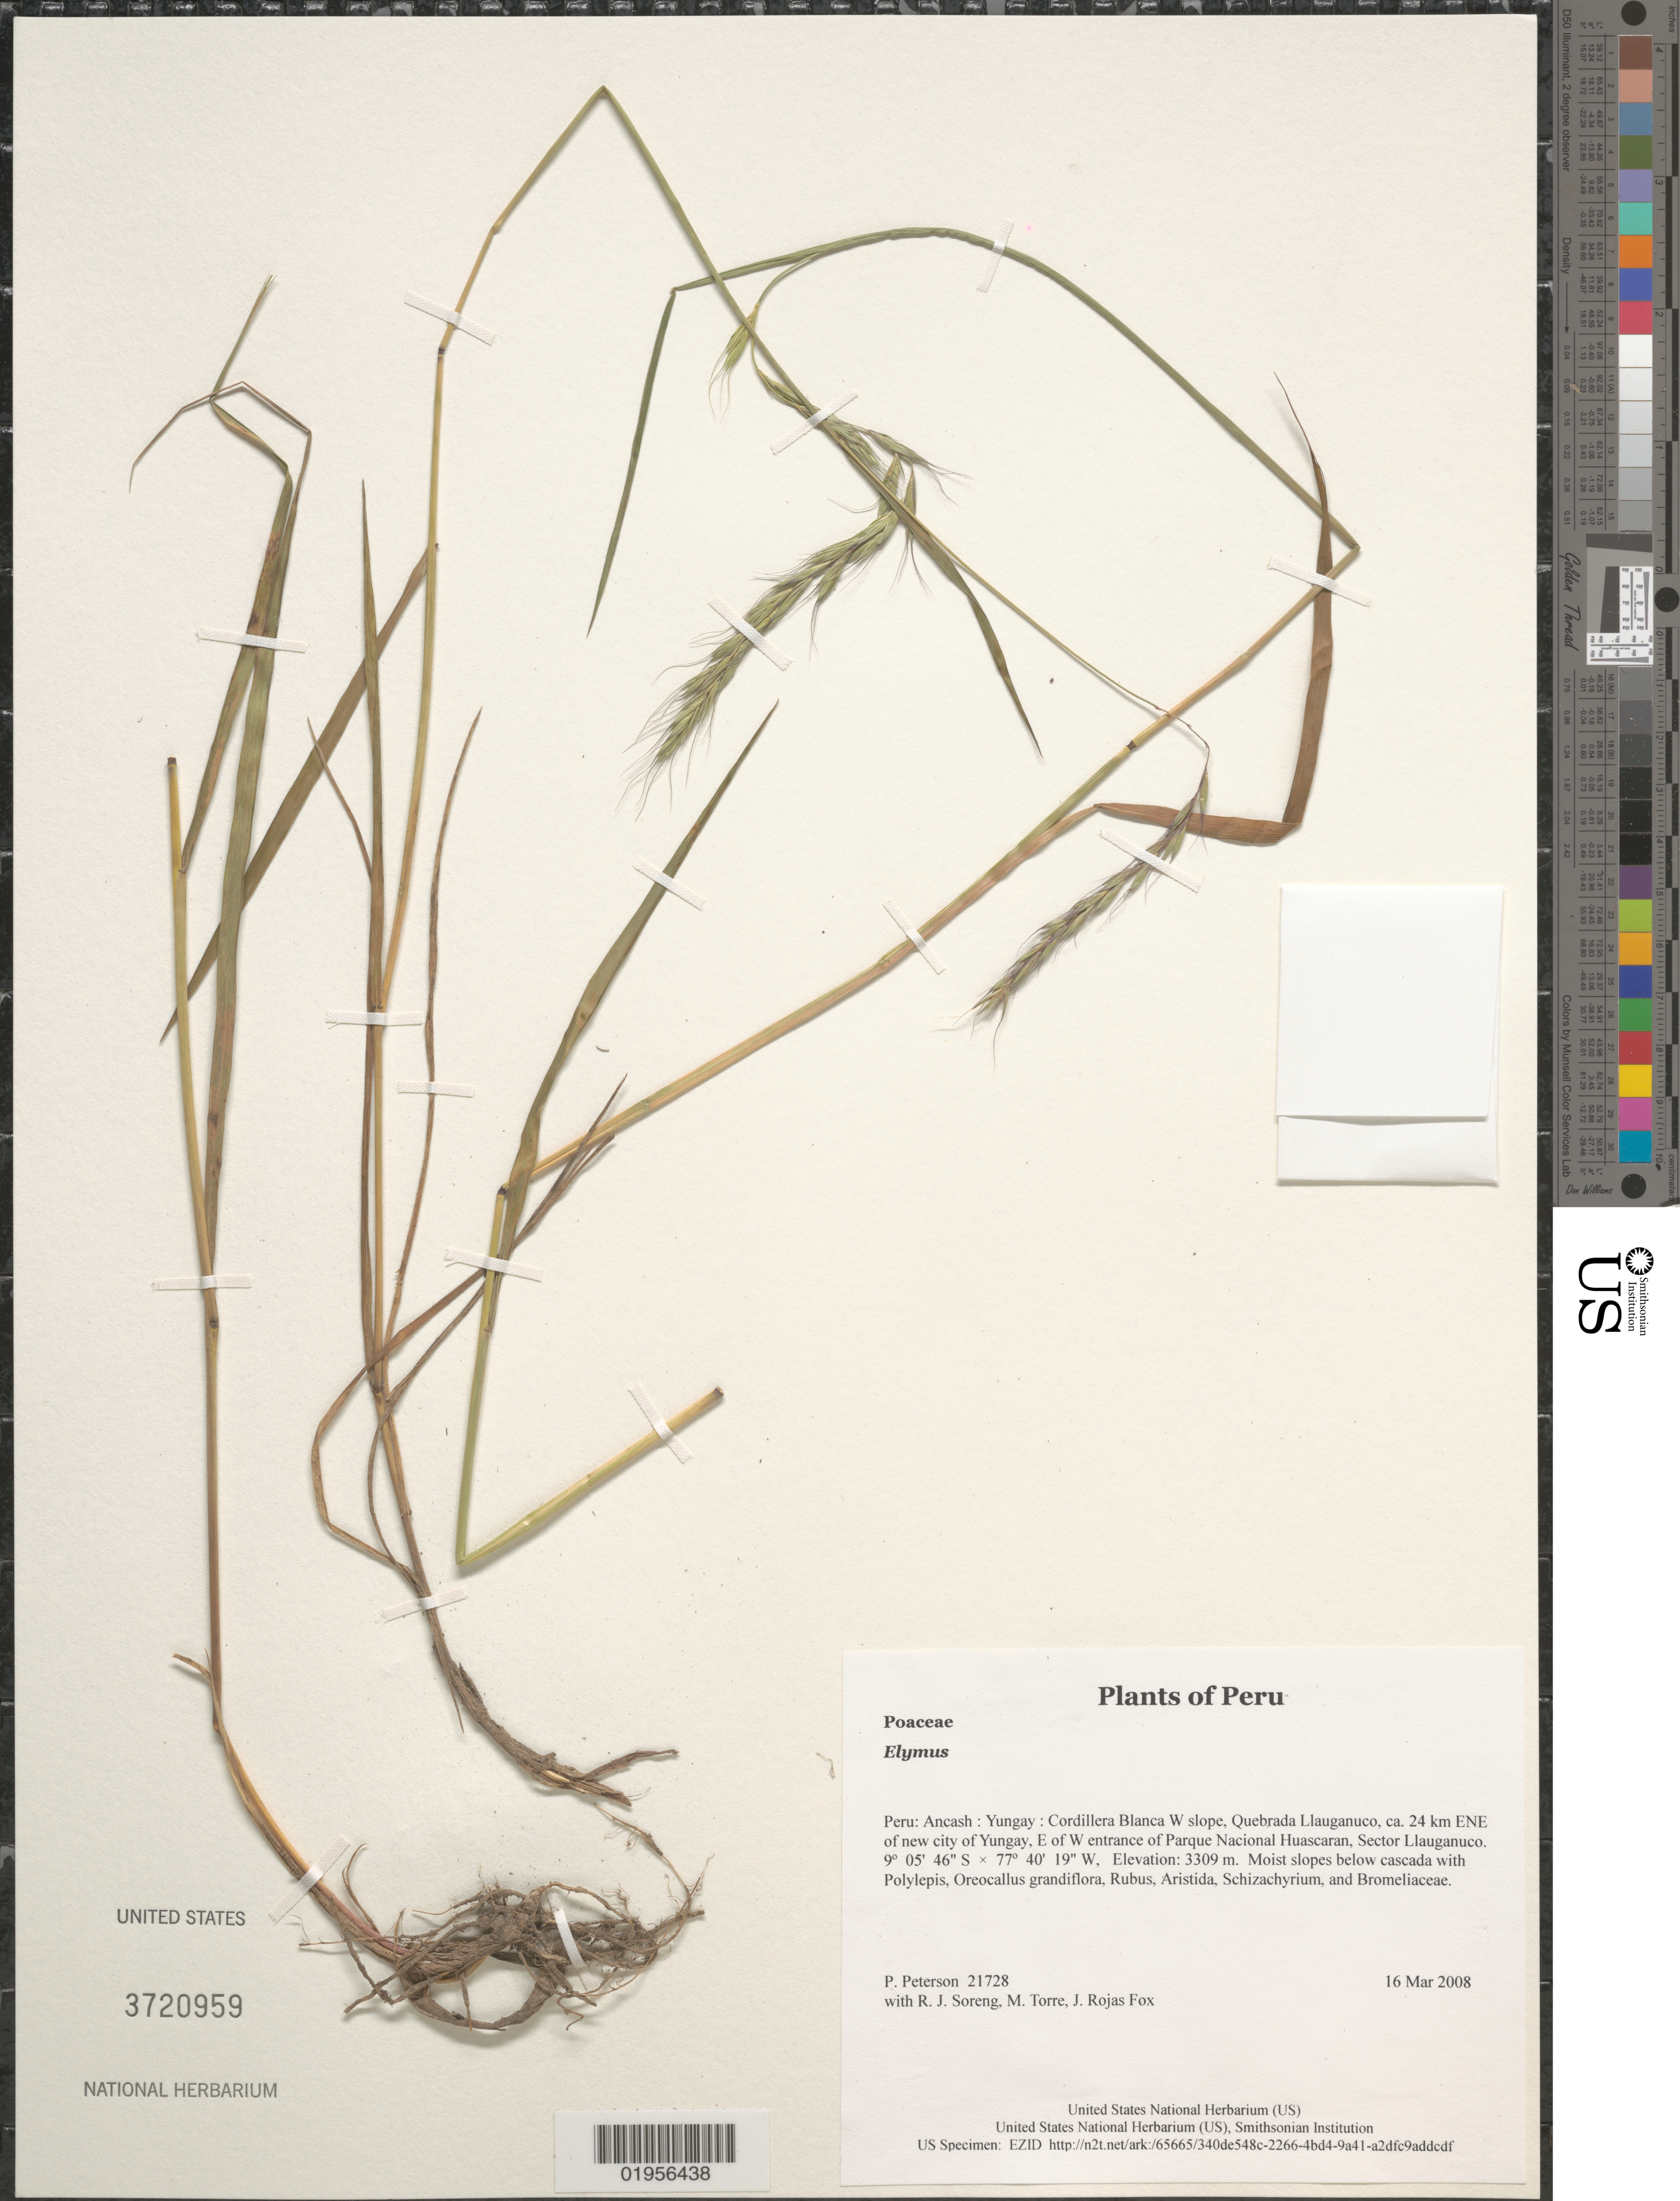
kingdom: Plantae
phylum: Tracheophyta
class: Liliopsida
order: Poales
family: Poaceae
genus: Elymus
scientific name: Elymus sp.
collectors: P. M. Peterson, R. J. Soreng, M. Torre & J. Rojas Fox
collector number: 21728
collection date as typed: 16 Mar 2008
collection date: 2008-03-16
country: Peru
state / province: Ancash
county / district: Yungay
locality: Cordillera Blanca W slope, Quebrada Llauganuco, ca. 24 km ENE of new city of Yungay, E of W entrance of Parque Nacional Huascaran, Sector Llauganuco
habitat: Moist slopes below cascada with Polylepis, Oreocallus grandiflora, Rubus, Aristida, Schizachyrium, and Bromeliaceae.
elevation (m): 3309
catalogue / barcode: US 3720959